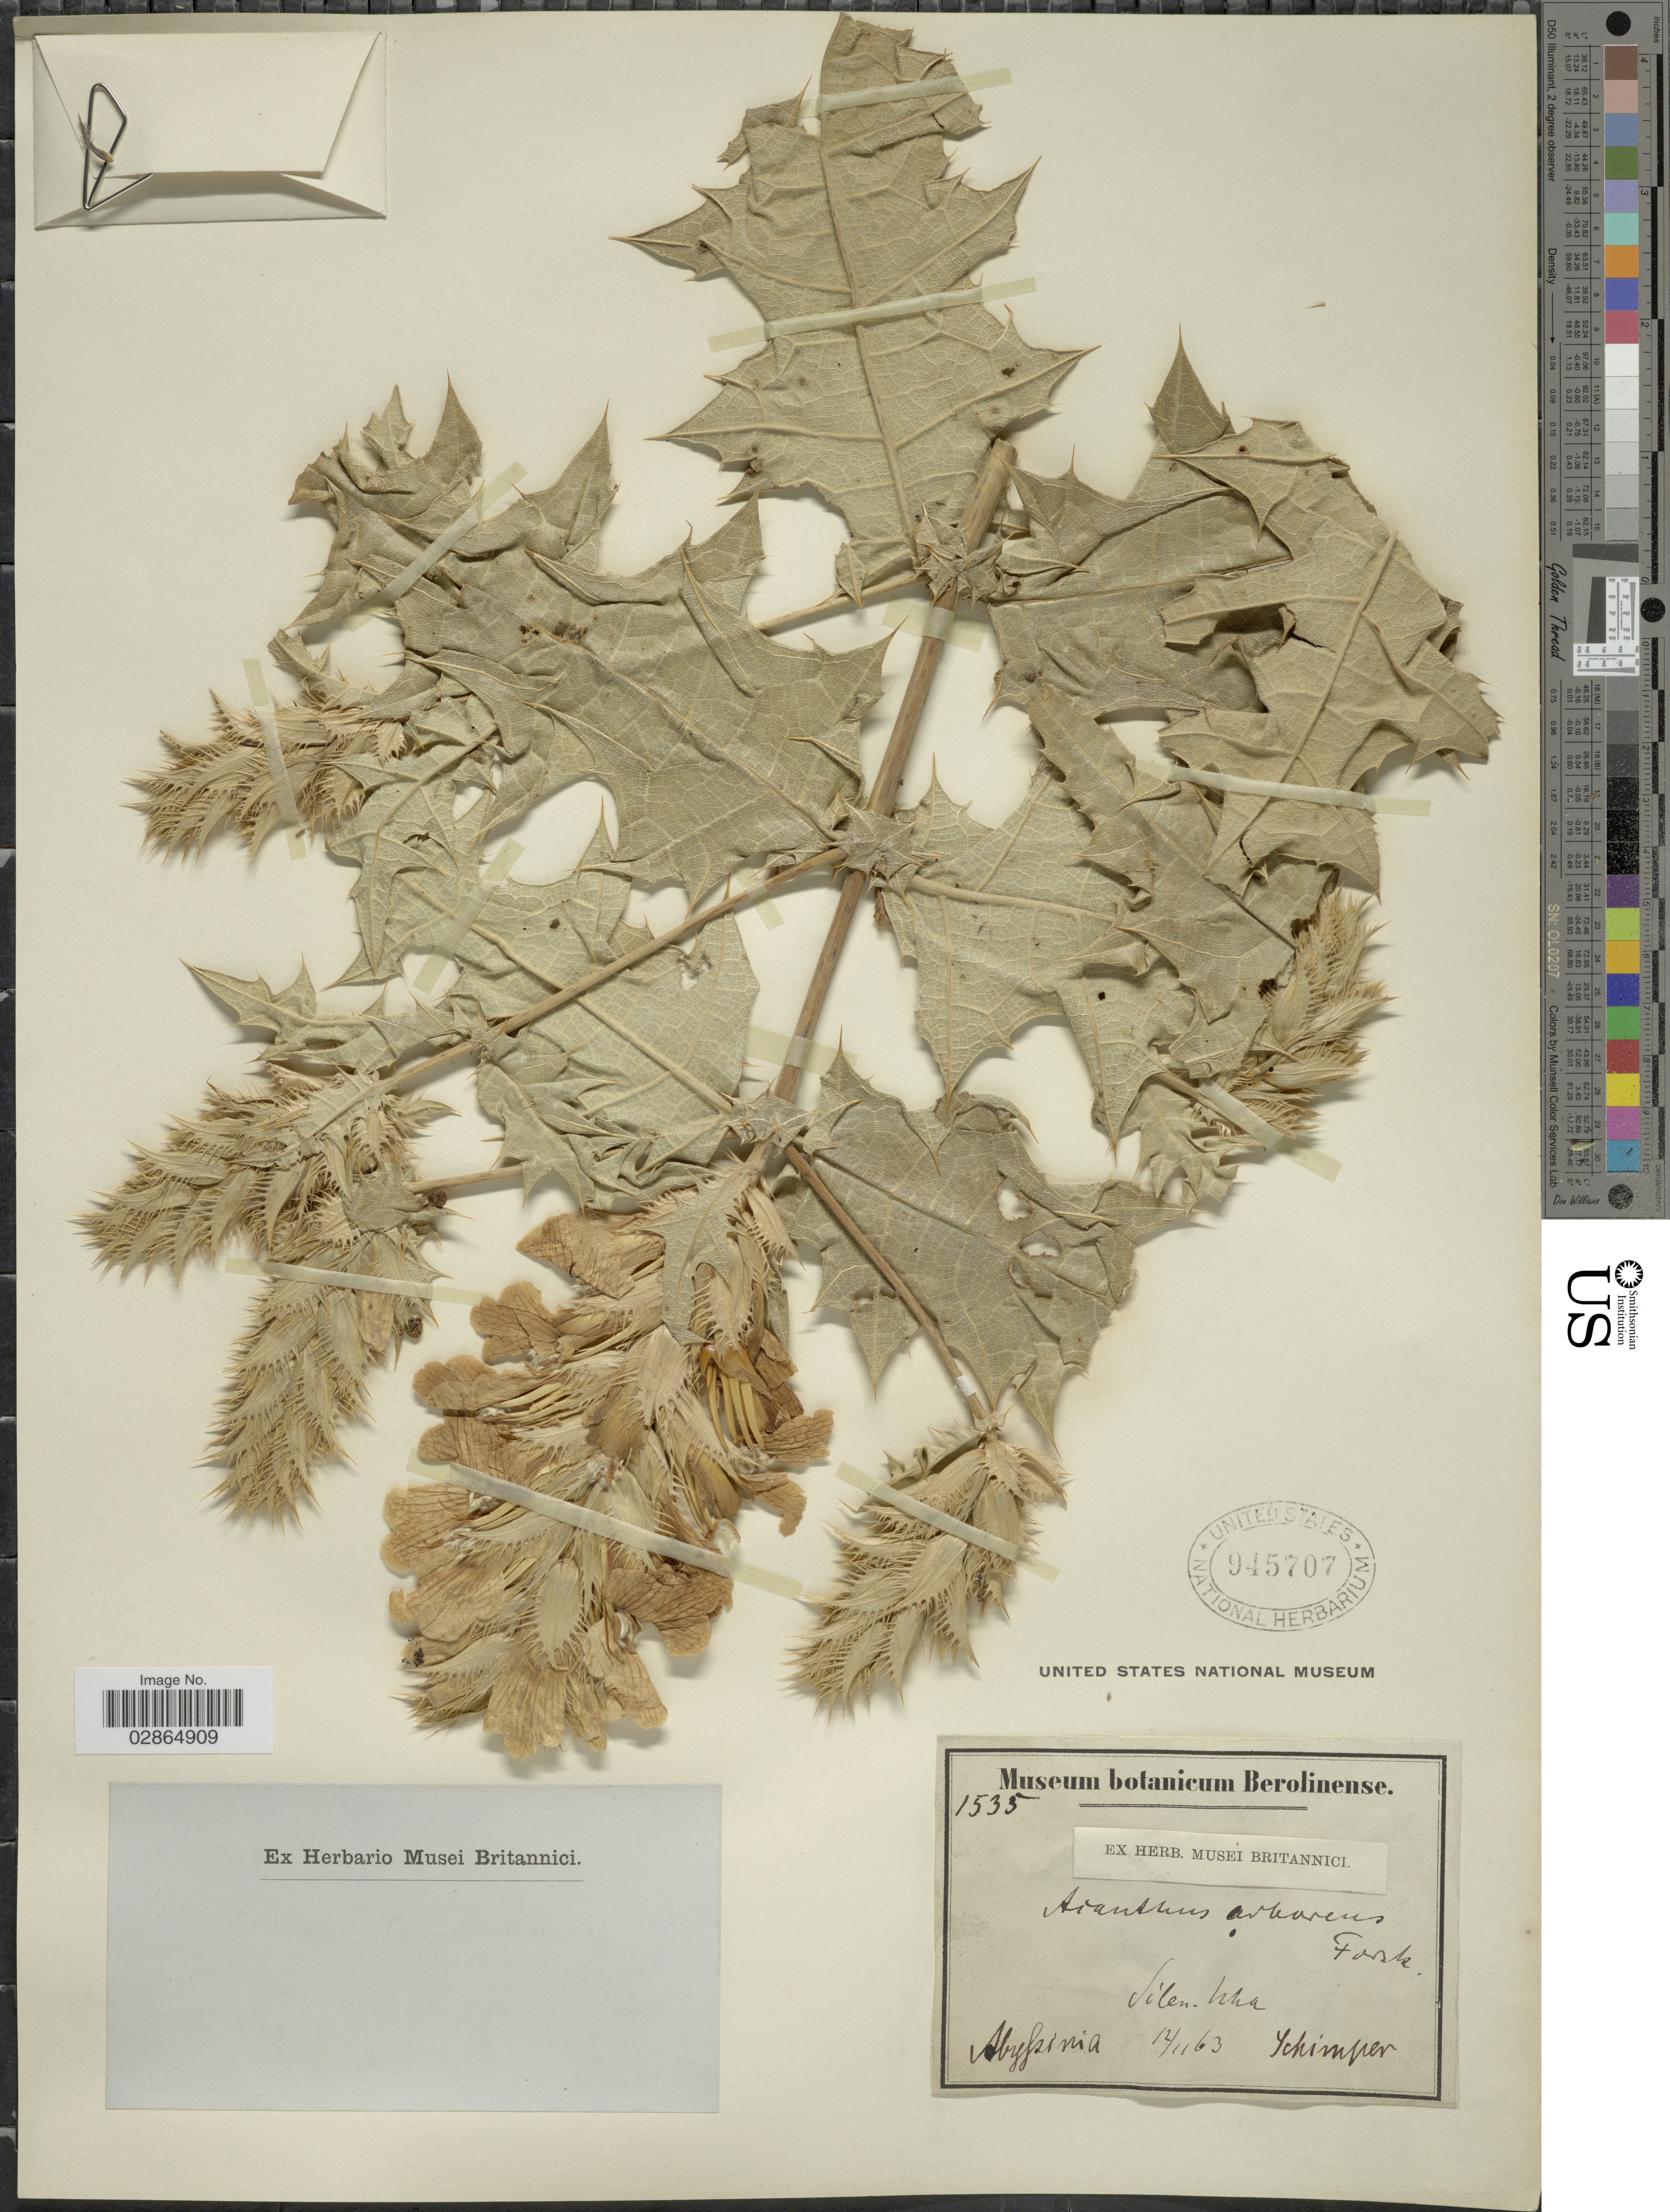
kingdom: Plantae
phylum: Tracheophyta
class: Magnoliopsida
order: Lamiales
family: Acanthaceae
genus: Acanthus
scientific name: Acanthus arboreus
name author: Forssk.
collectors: -. Schimper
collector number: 1535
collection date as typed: Transcribed d/m/y: 12/11/63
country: Eritrea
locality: Abyssinia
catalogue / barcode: US 945707